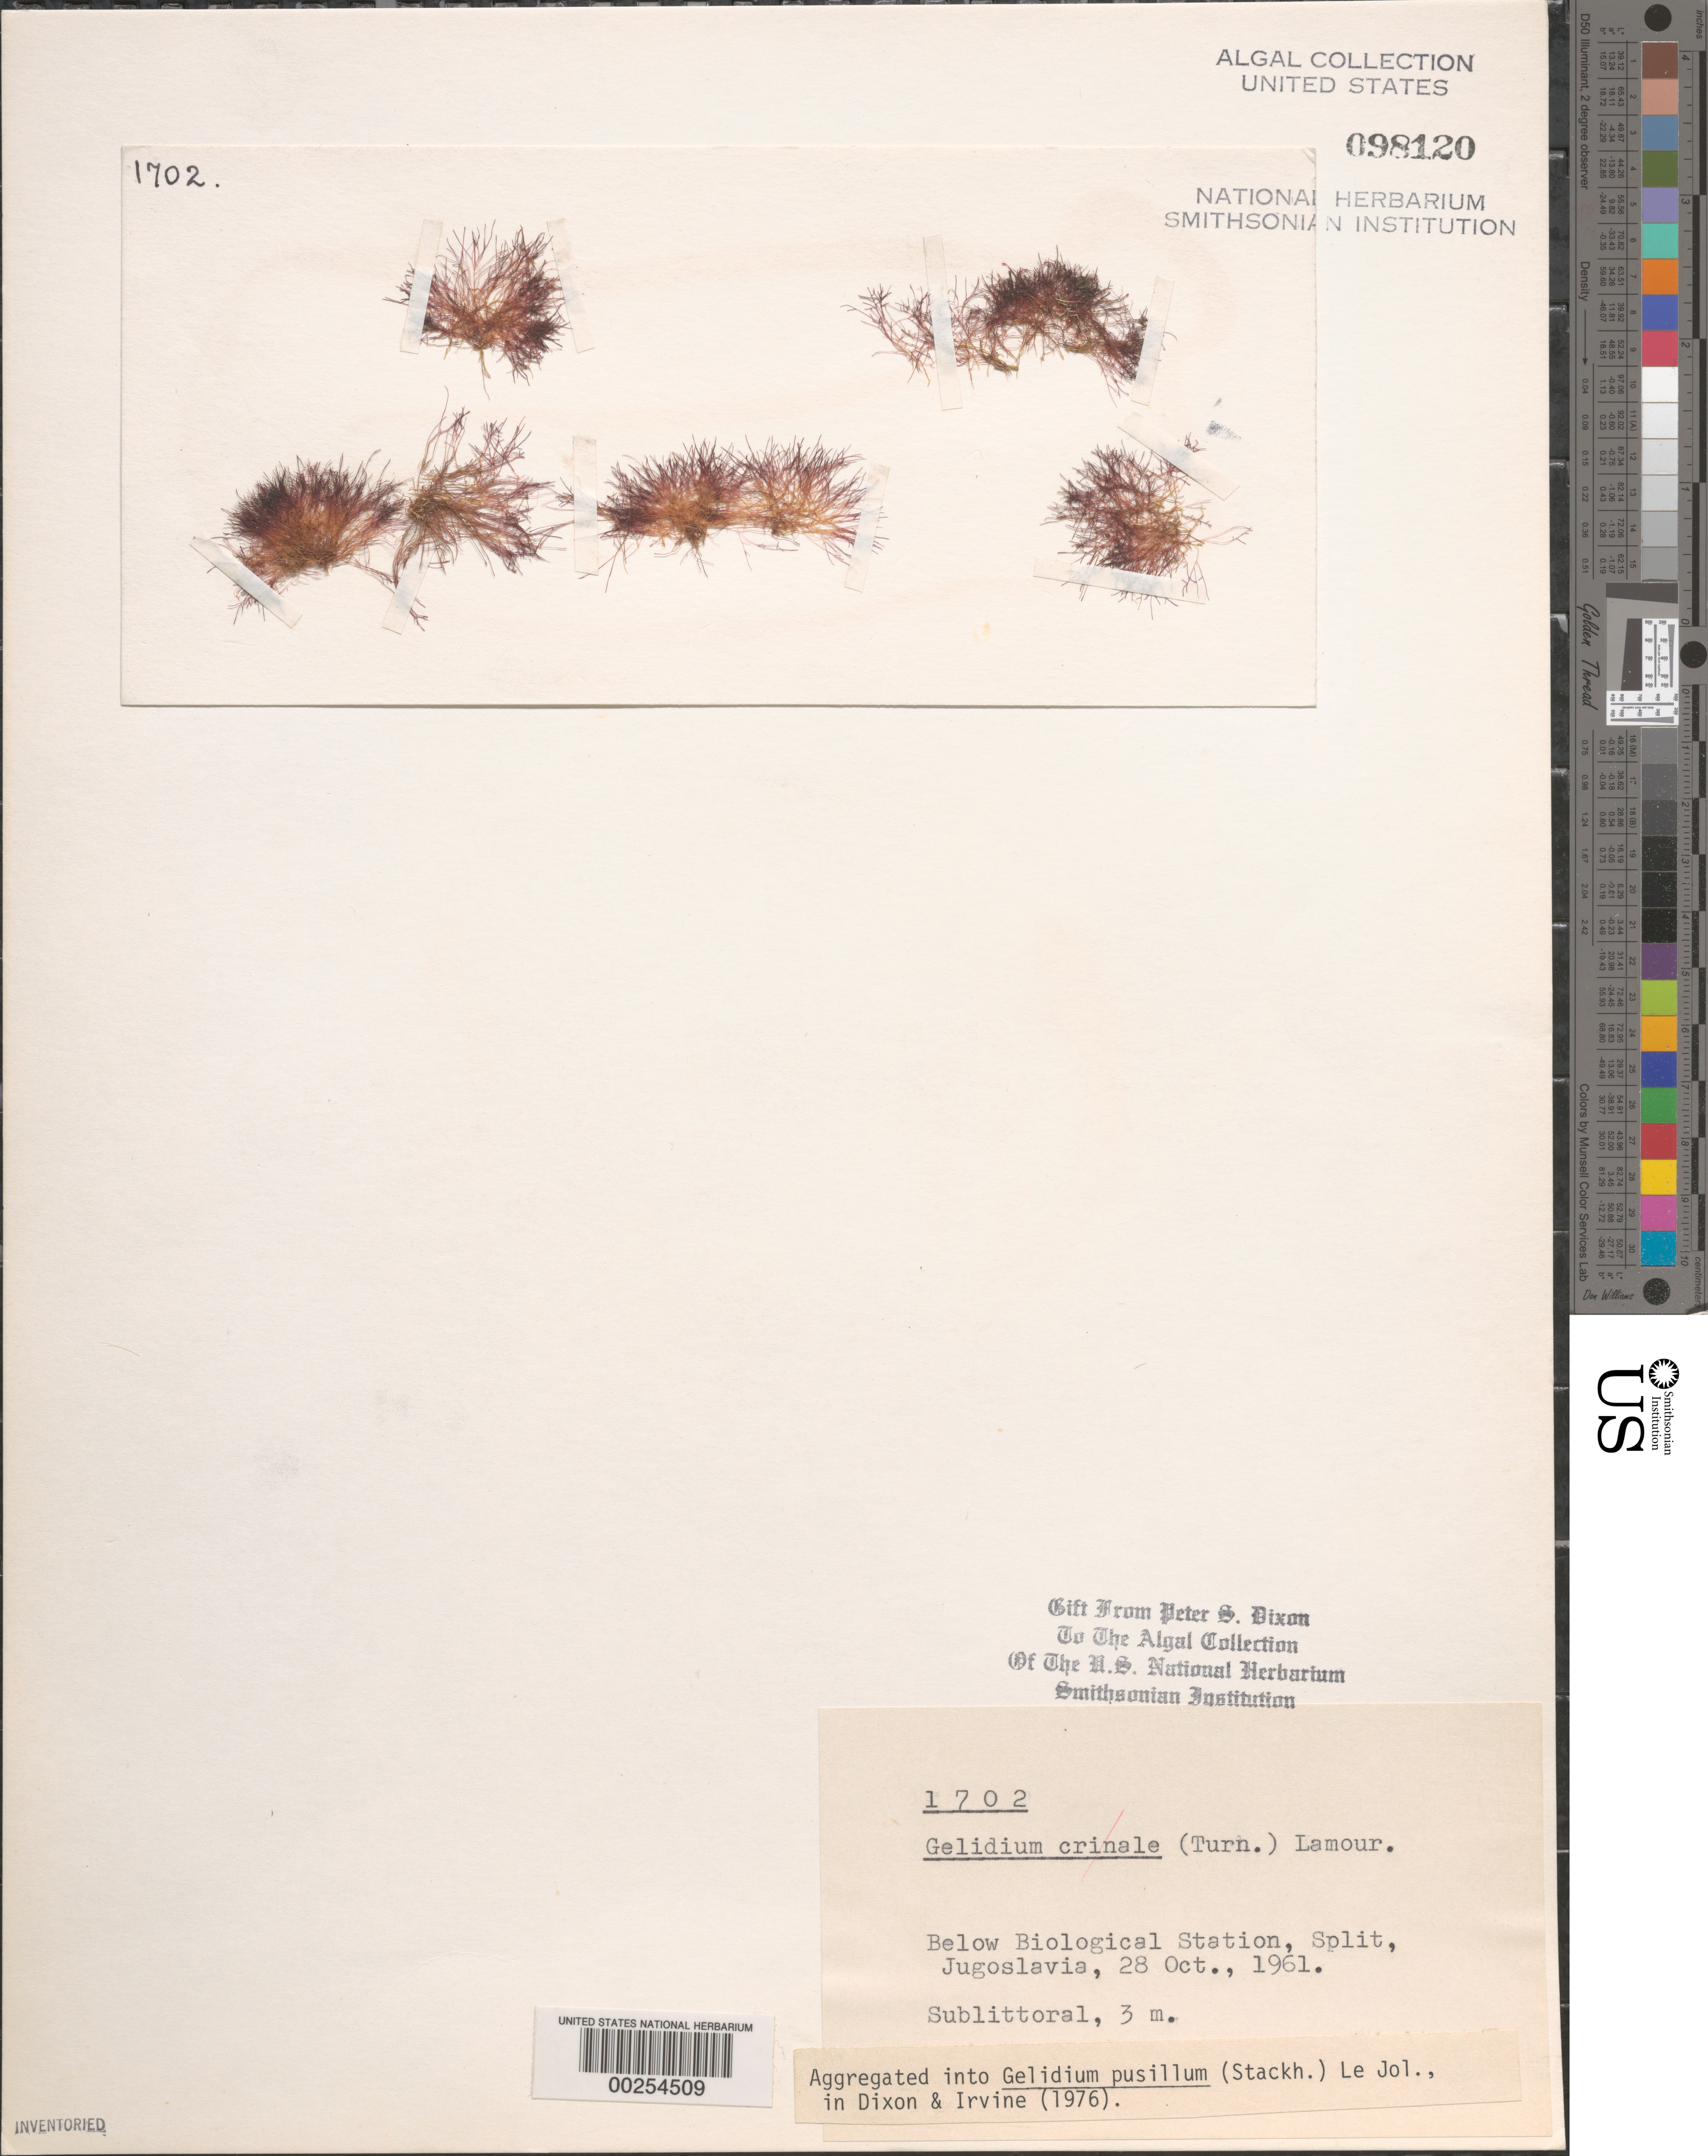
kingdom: Plantae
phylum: Rhodophyta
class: Florideophyceae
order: Gelidiales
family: Gelidiaceae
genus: Gelidium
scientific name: Gelidium pusillum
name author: (Stackh.) Le Jol.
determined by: Dixon, P. S.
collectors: P. S. Dixon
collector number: PSD 1702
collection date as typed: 28 Oct 1961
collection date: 1961-10-28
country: Croatia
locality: Split, below biological station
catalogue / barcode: US 98120